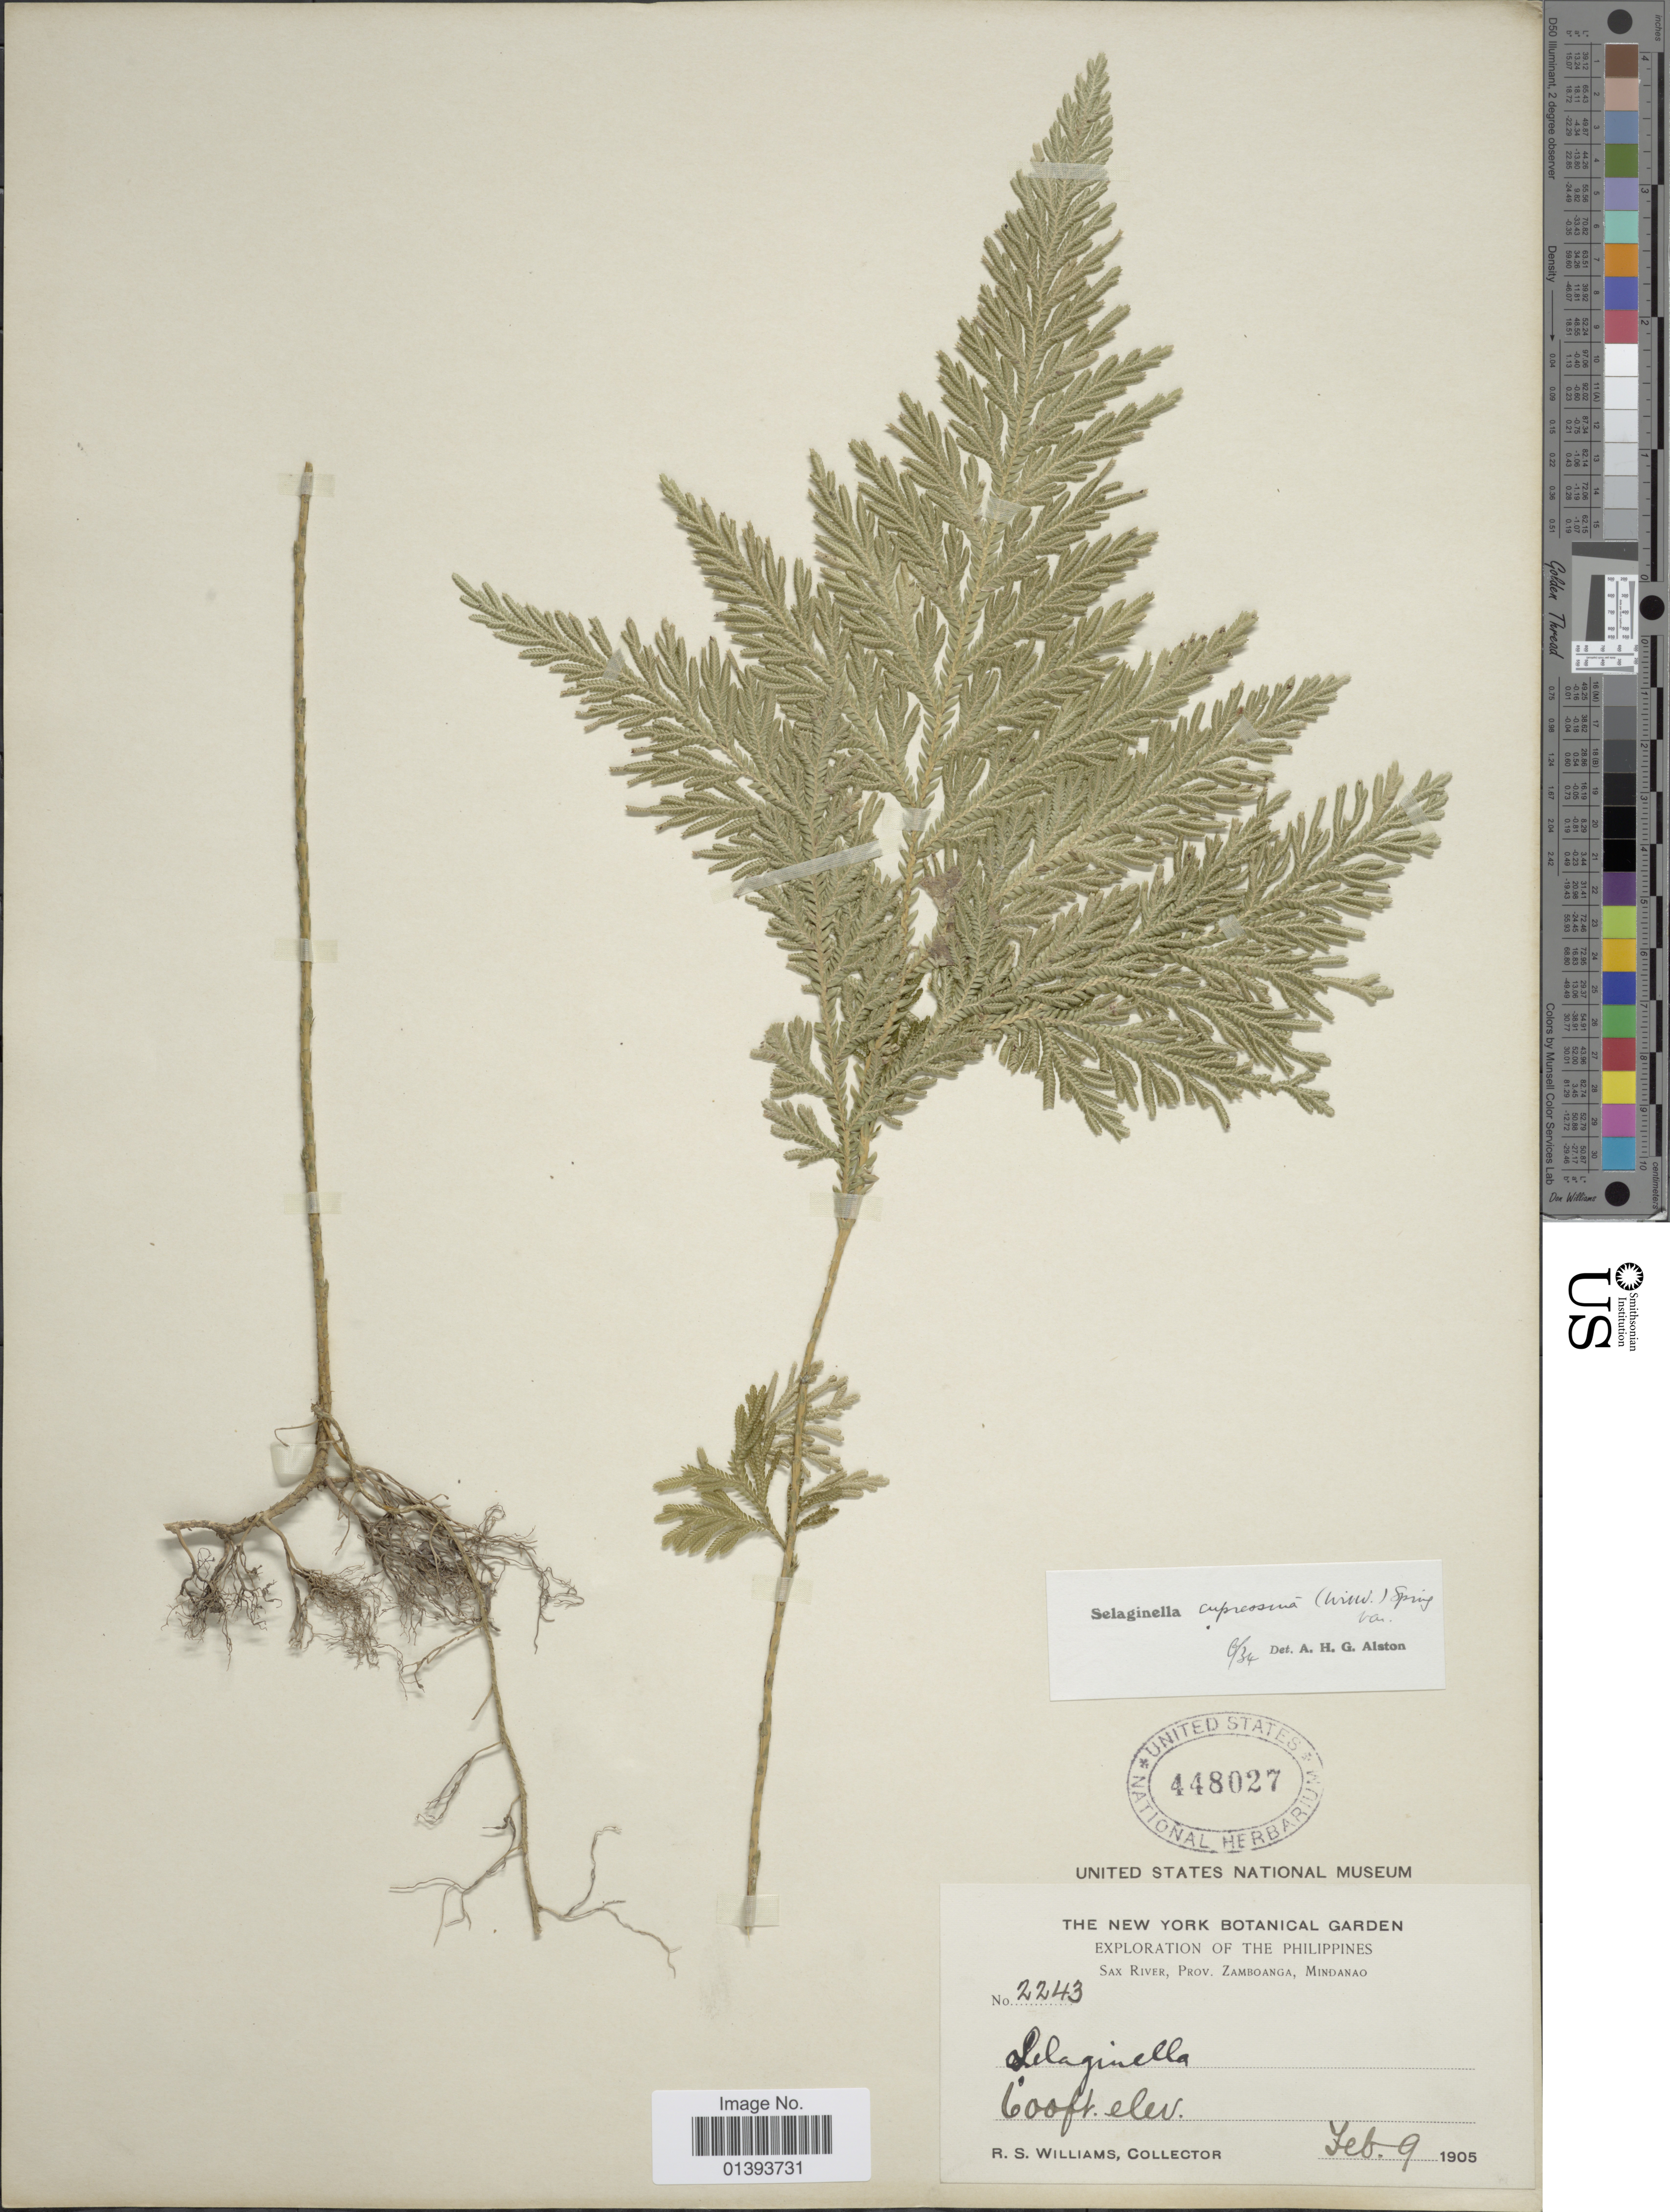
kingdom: Plantae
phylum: Tracheophyta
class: Lycopodiopsida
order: Selaginellales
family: Selaginellaceae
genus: Selaginella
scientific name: Selaginella cupressina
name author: (Willd.) Spring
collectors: R. S. Williams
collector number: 2243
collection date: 1905-02-09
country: Philippines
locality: Sax River, Prov. Zamboanga, Mindanao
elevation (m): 183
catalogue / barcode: US 448027